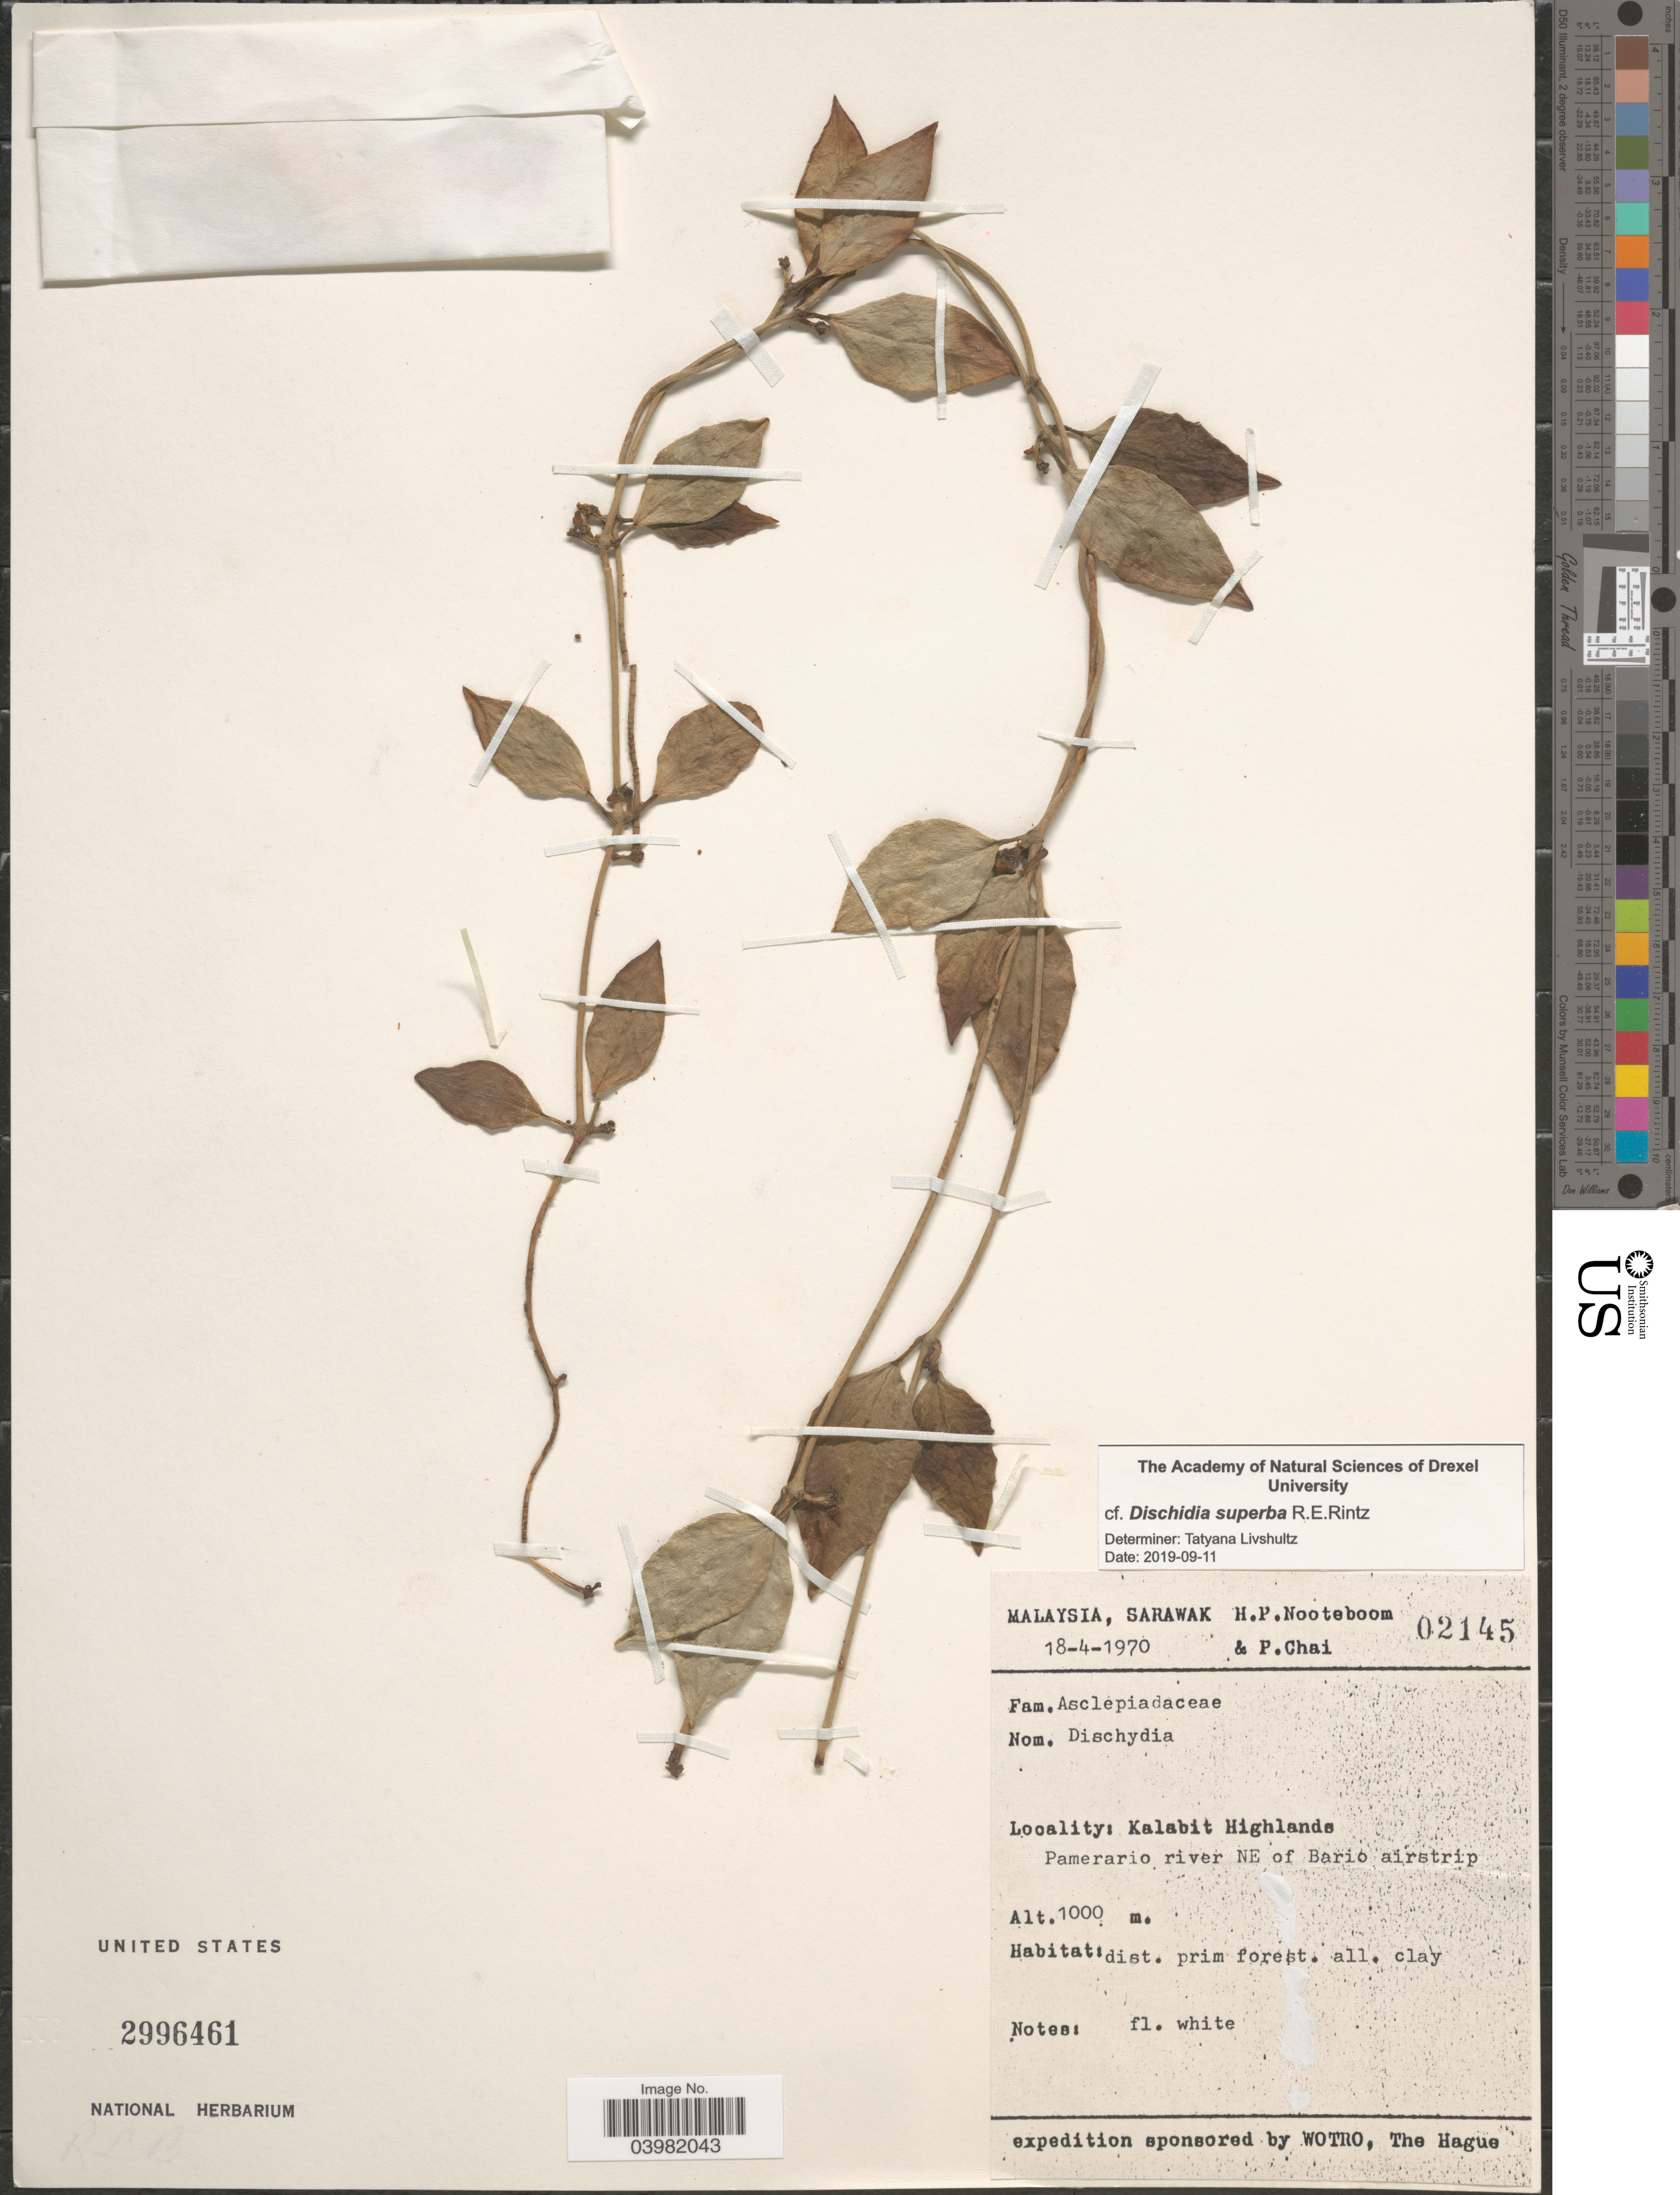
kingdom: Plantae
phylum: Tracheophyta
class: Magnoliopsida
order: Gentianales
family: Apocynaceae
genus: Dischidia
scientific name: Dischidia superba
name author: Rintz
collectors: H. P. Nooteboom & P. Chai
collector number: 02145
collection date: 1970-04-18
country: Malaysia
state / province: Sarawak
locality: Kalabit Highlands. Pamerario river NE of Bario airstrip.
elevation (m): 1000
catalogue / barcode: US 2996461